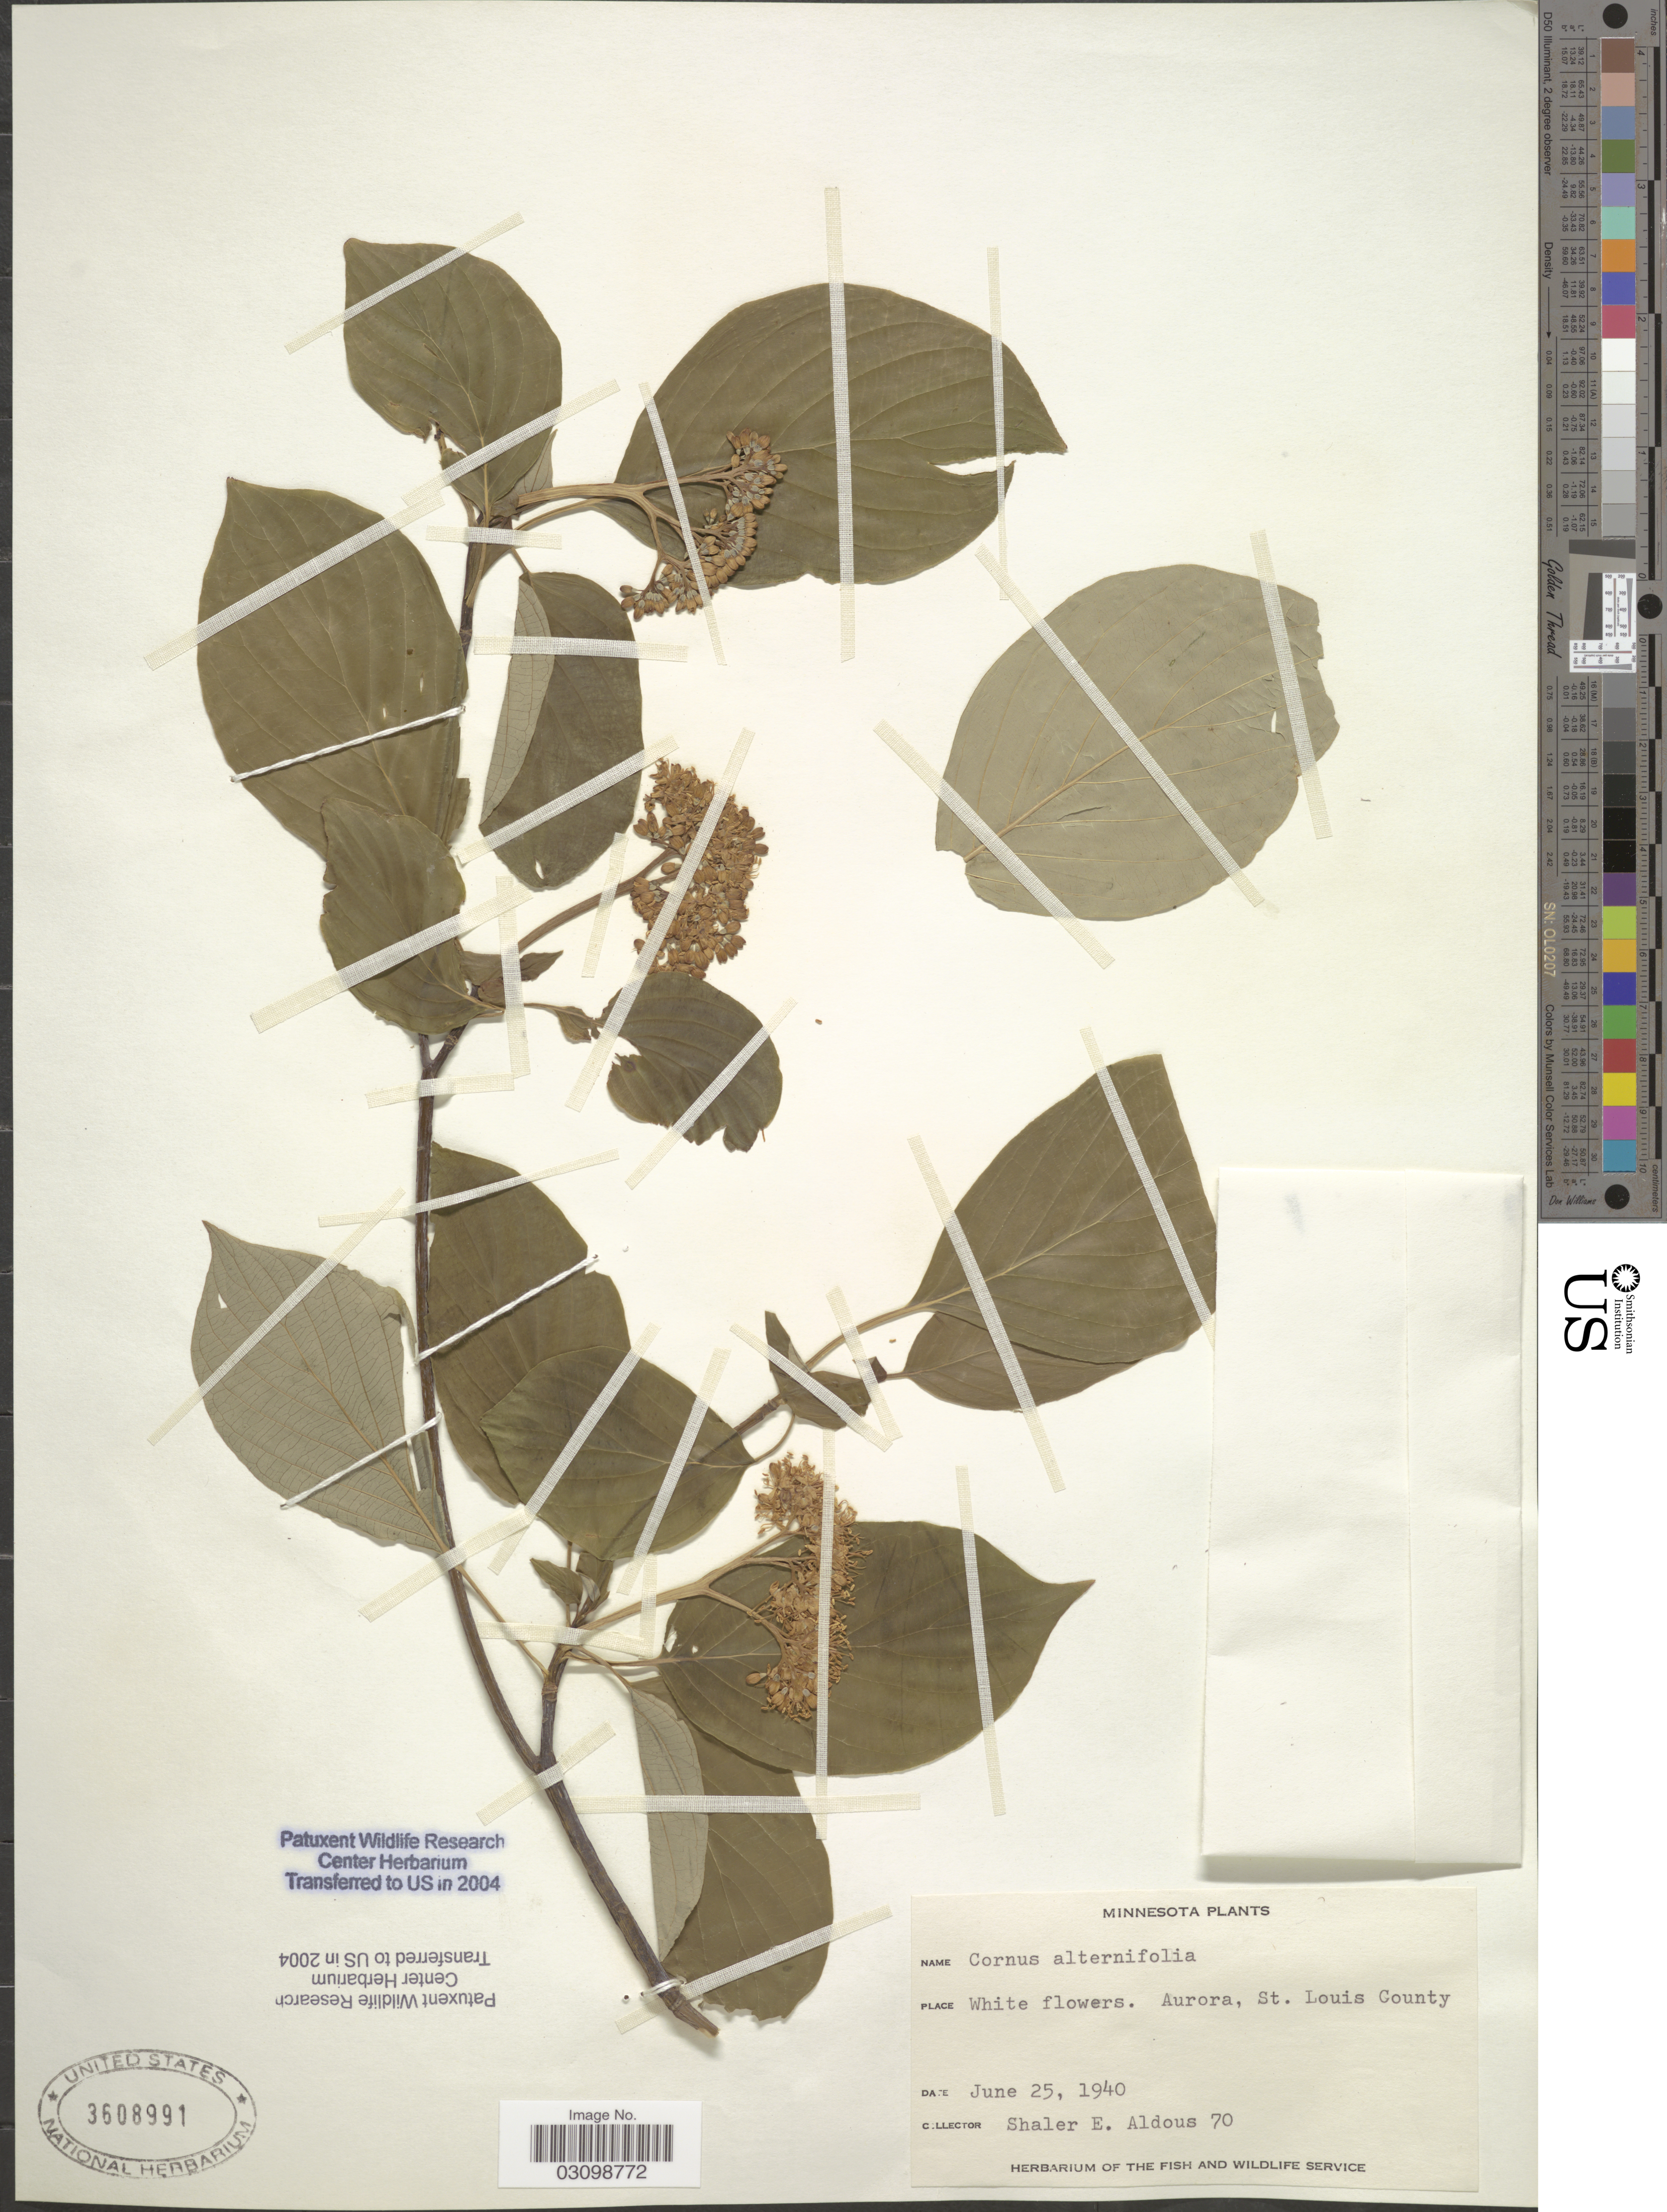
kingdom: Plantae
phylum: Tracheophyta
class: Magnoliopsida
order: Cornales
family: Cornaceae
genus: Cornus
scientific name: Cornus alternifolia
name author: L.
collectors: S. Aldous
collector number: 70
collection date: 1940-06-25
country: United States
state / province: Minnesota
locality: Aurora, St. Louis County.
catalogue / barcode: US 3608991